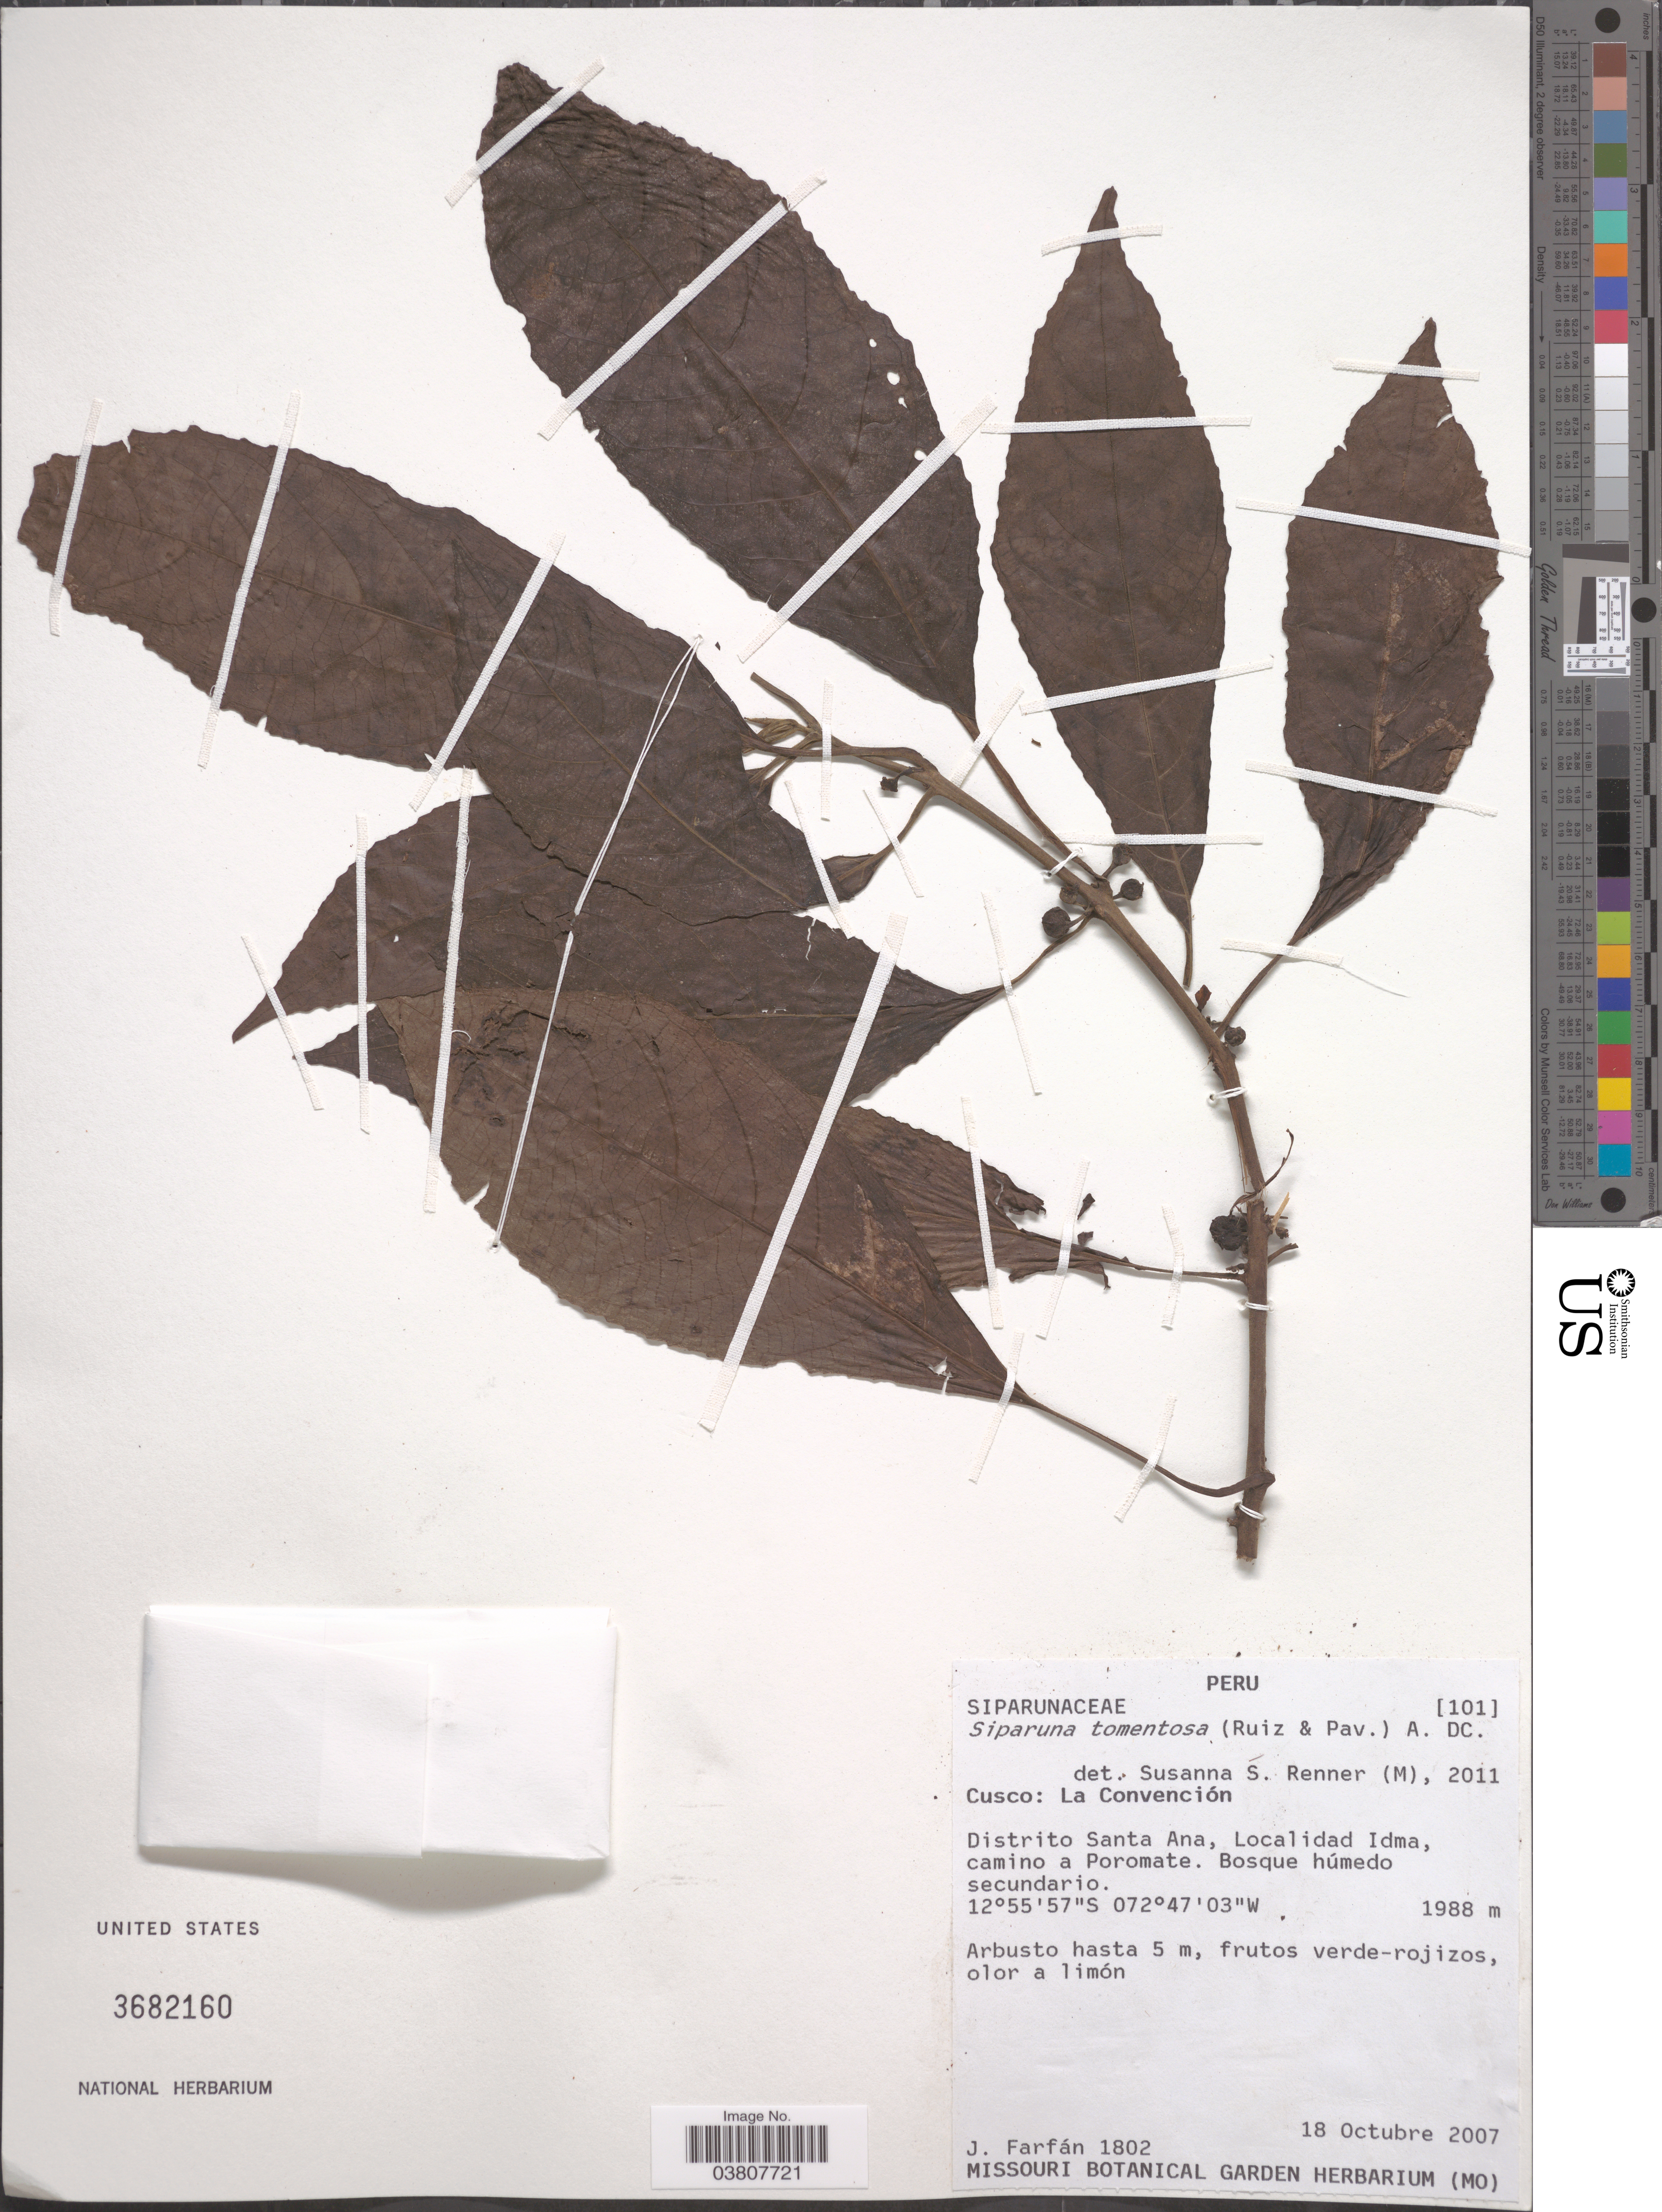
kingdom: Plantae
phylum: Tracheophyta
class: Magnoliopsida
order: Laurales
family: Siparunaceae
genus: Siparuna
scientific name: Siparuna tomentosa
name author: Perkins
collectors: J. Farfán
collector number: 1802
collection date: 2007-10-18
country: Peru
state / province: Cusco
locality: La Convencion. Distrito Santa Ana, Localidad Idma, camino a Poromate.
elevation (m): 1988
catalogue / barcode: US 3682160